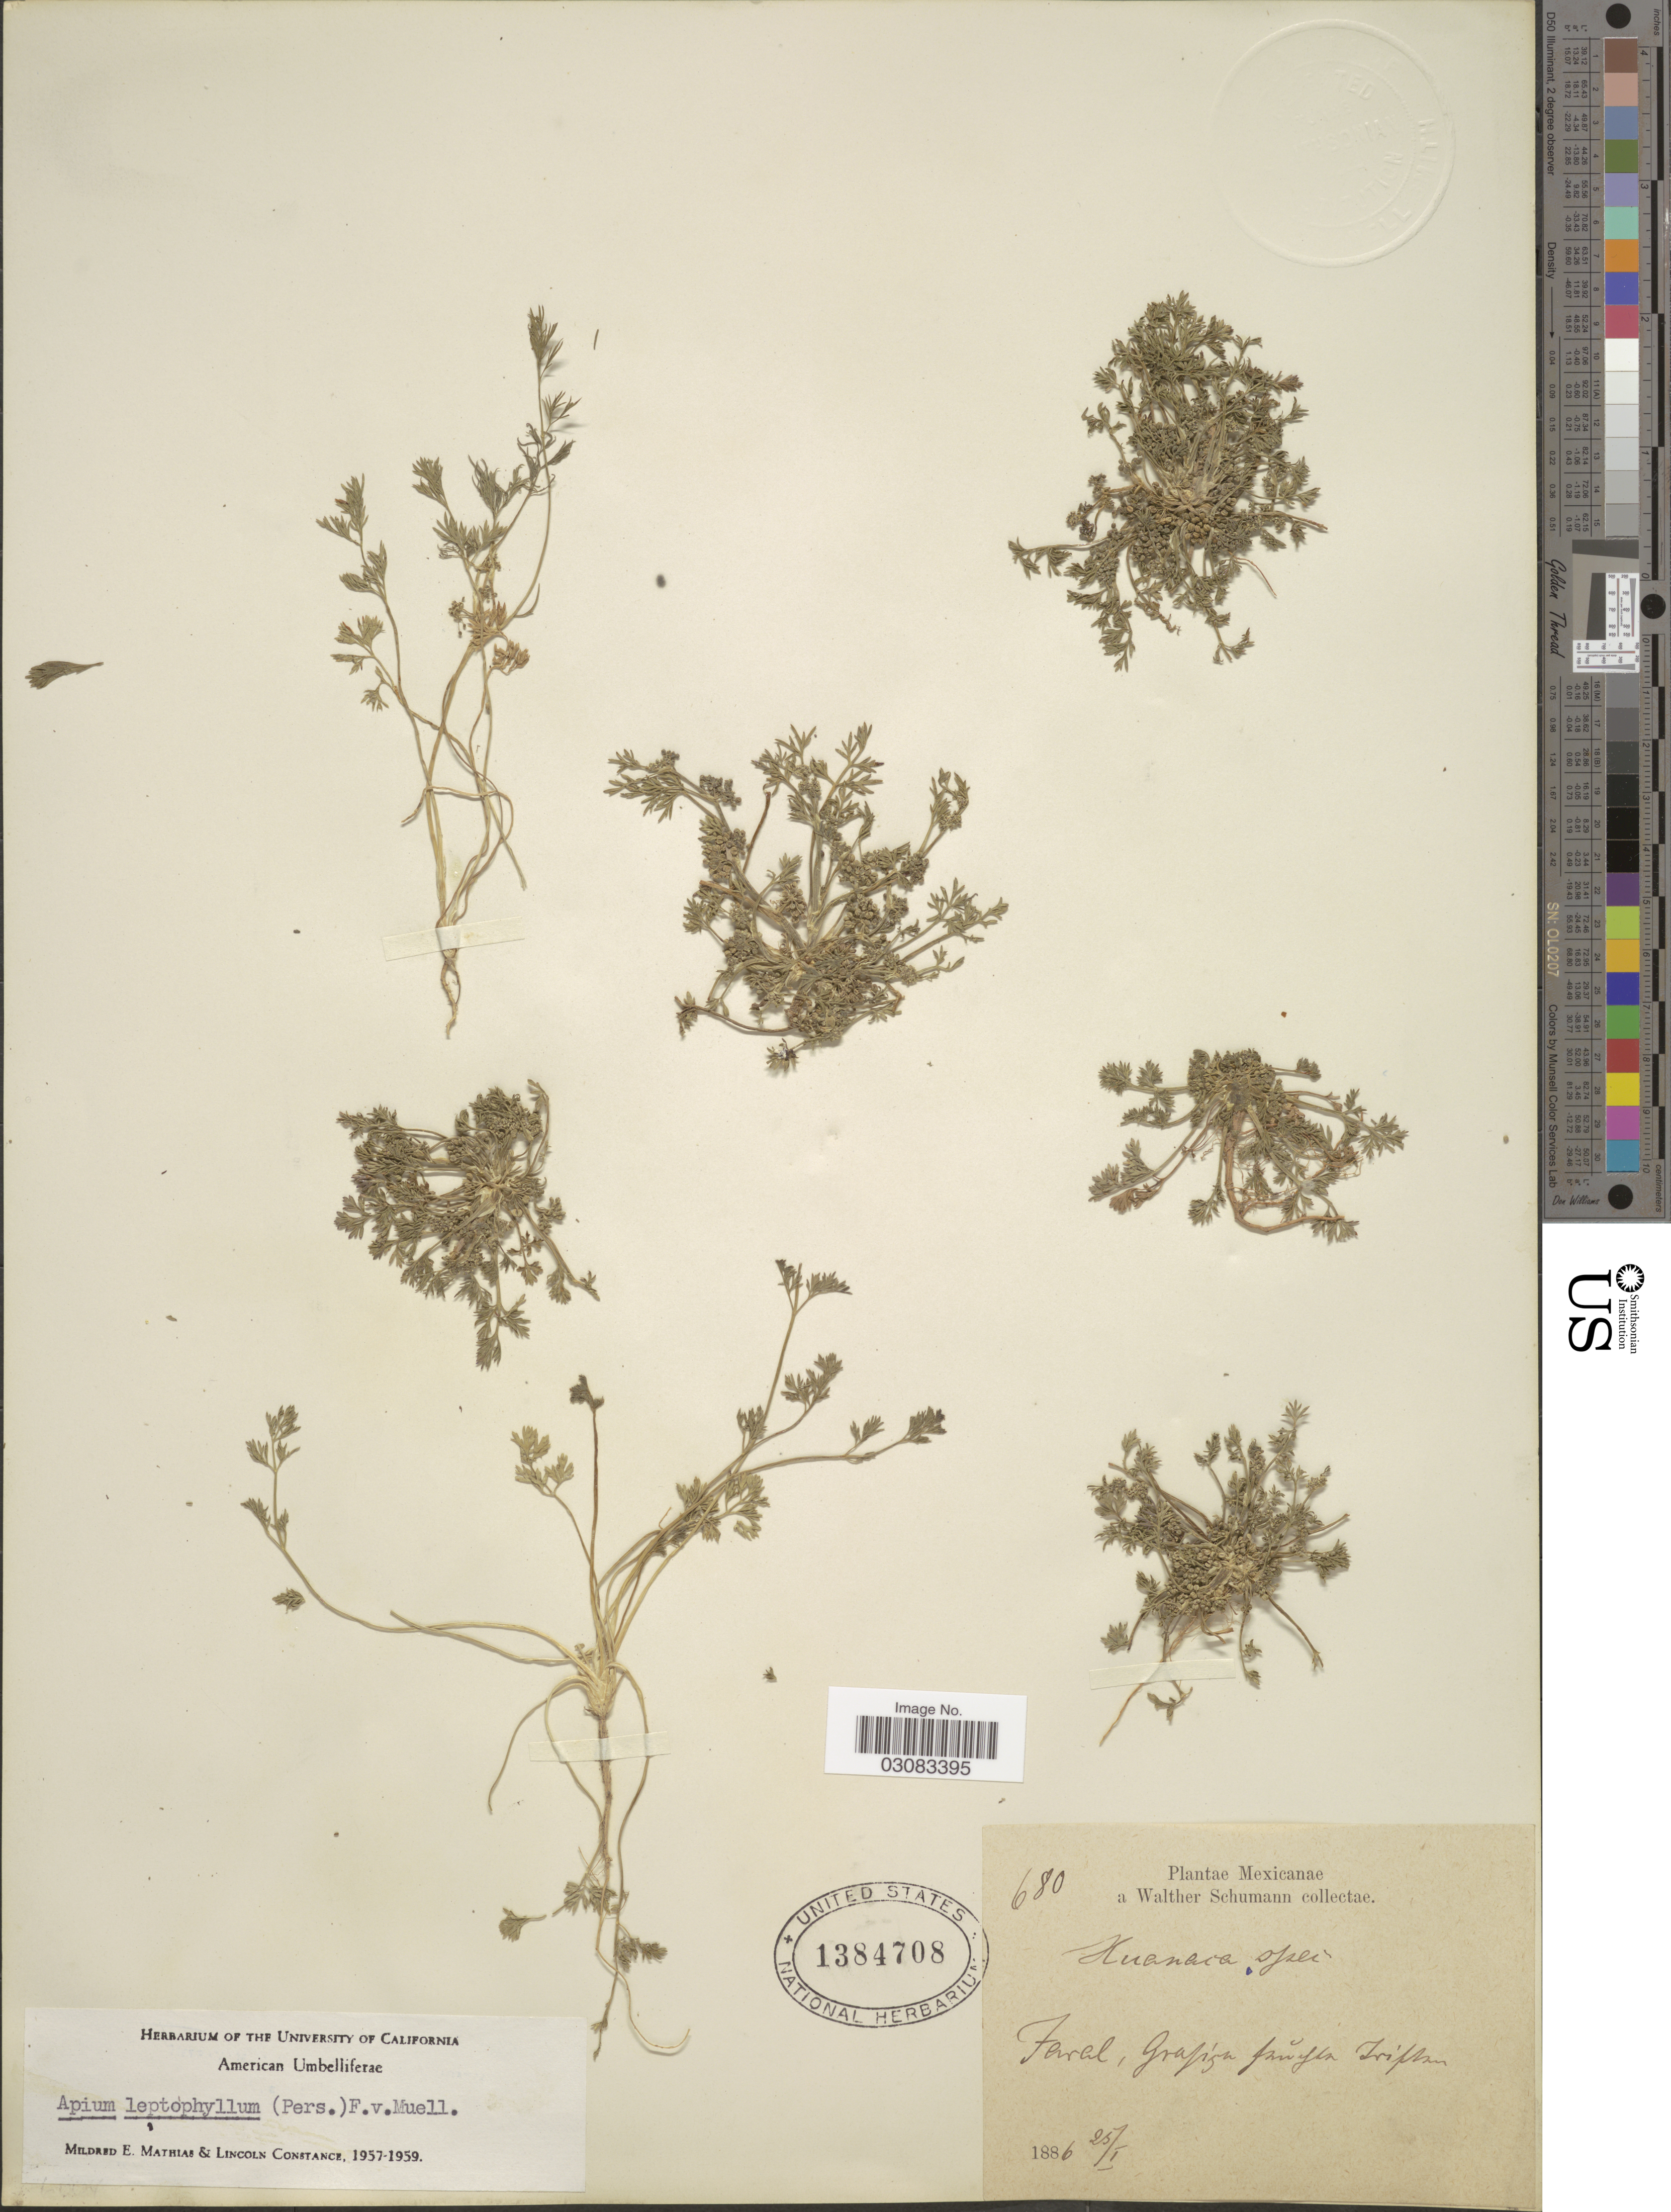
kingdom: Plantae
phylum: Tracheophyta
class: Magnoliopsida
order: Apiales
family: Apiaceae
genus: Cyclospermum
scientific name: Cyclospermum leptophyllum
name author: (Pers.) Sprague ex Britton & P. Wilson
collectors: W. Schumann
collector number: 680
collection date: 1886-01-25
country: Mexico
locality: Jaral [interpreted]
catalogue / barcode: US 1384708